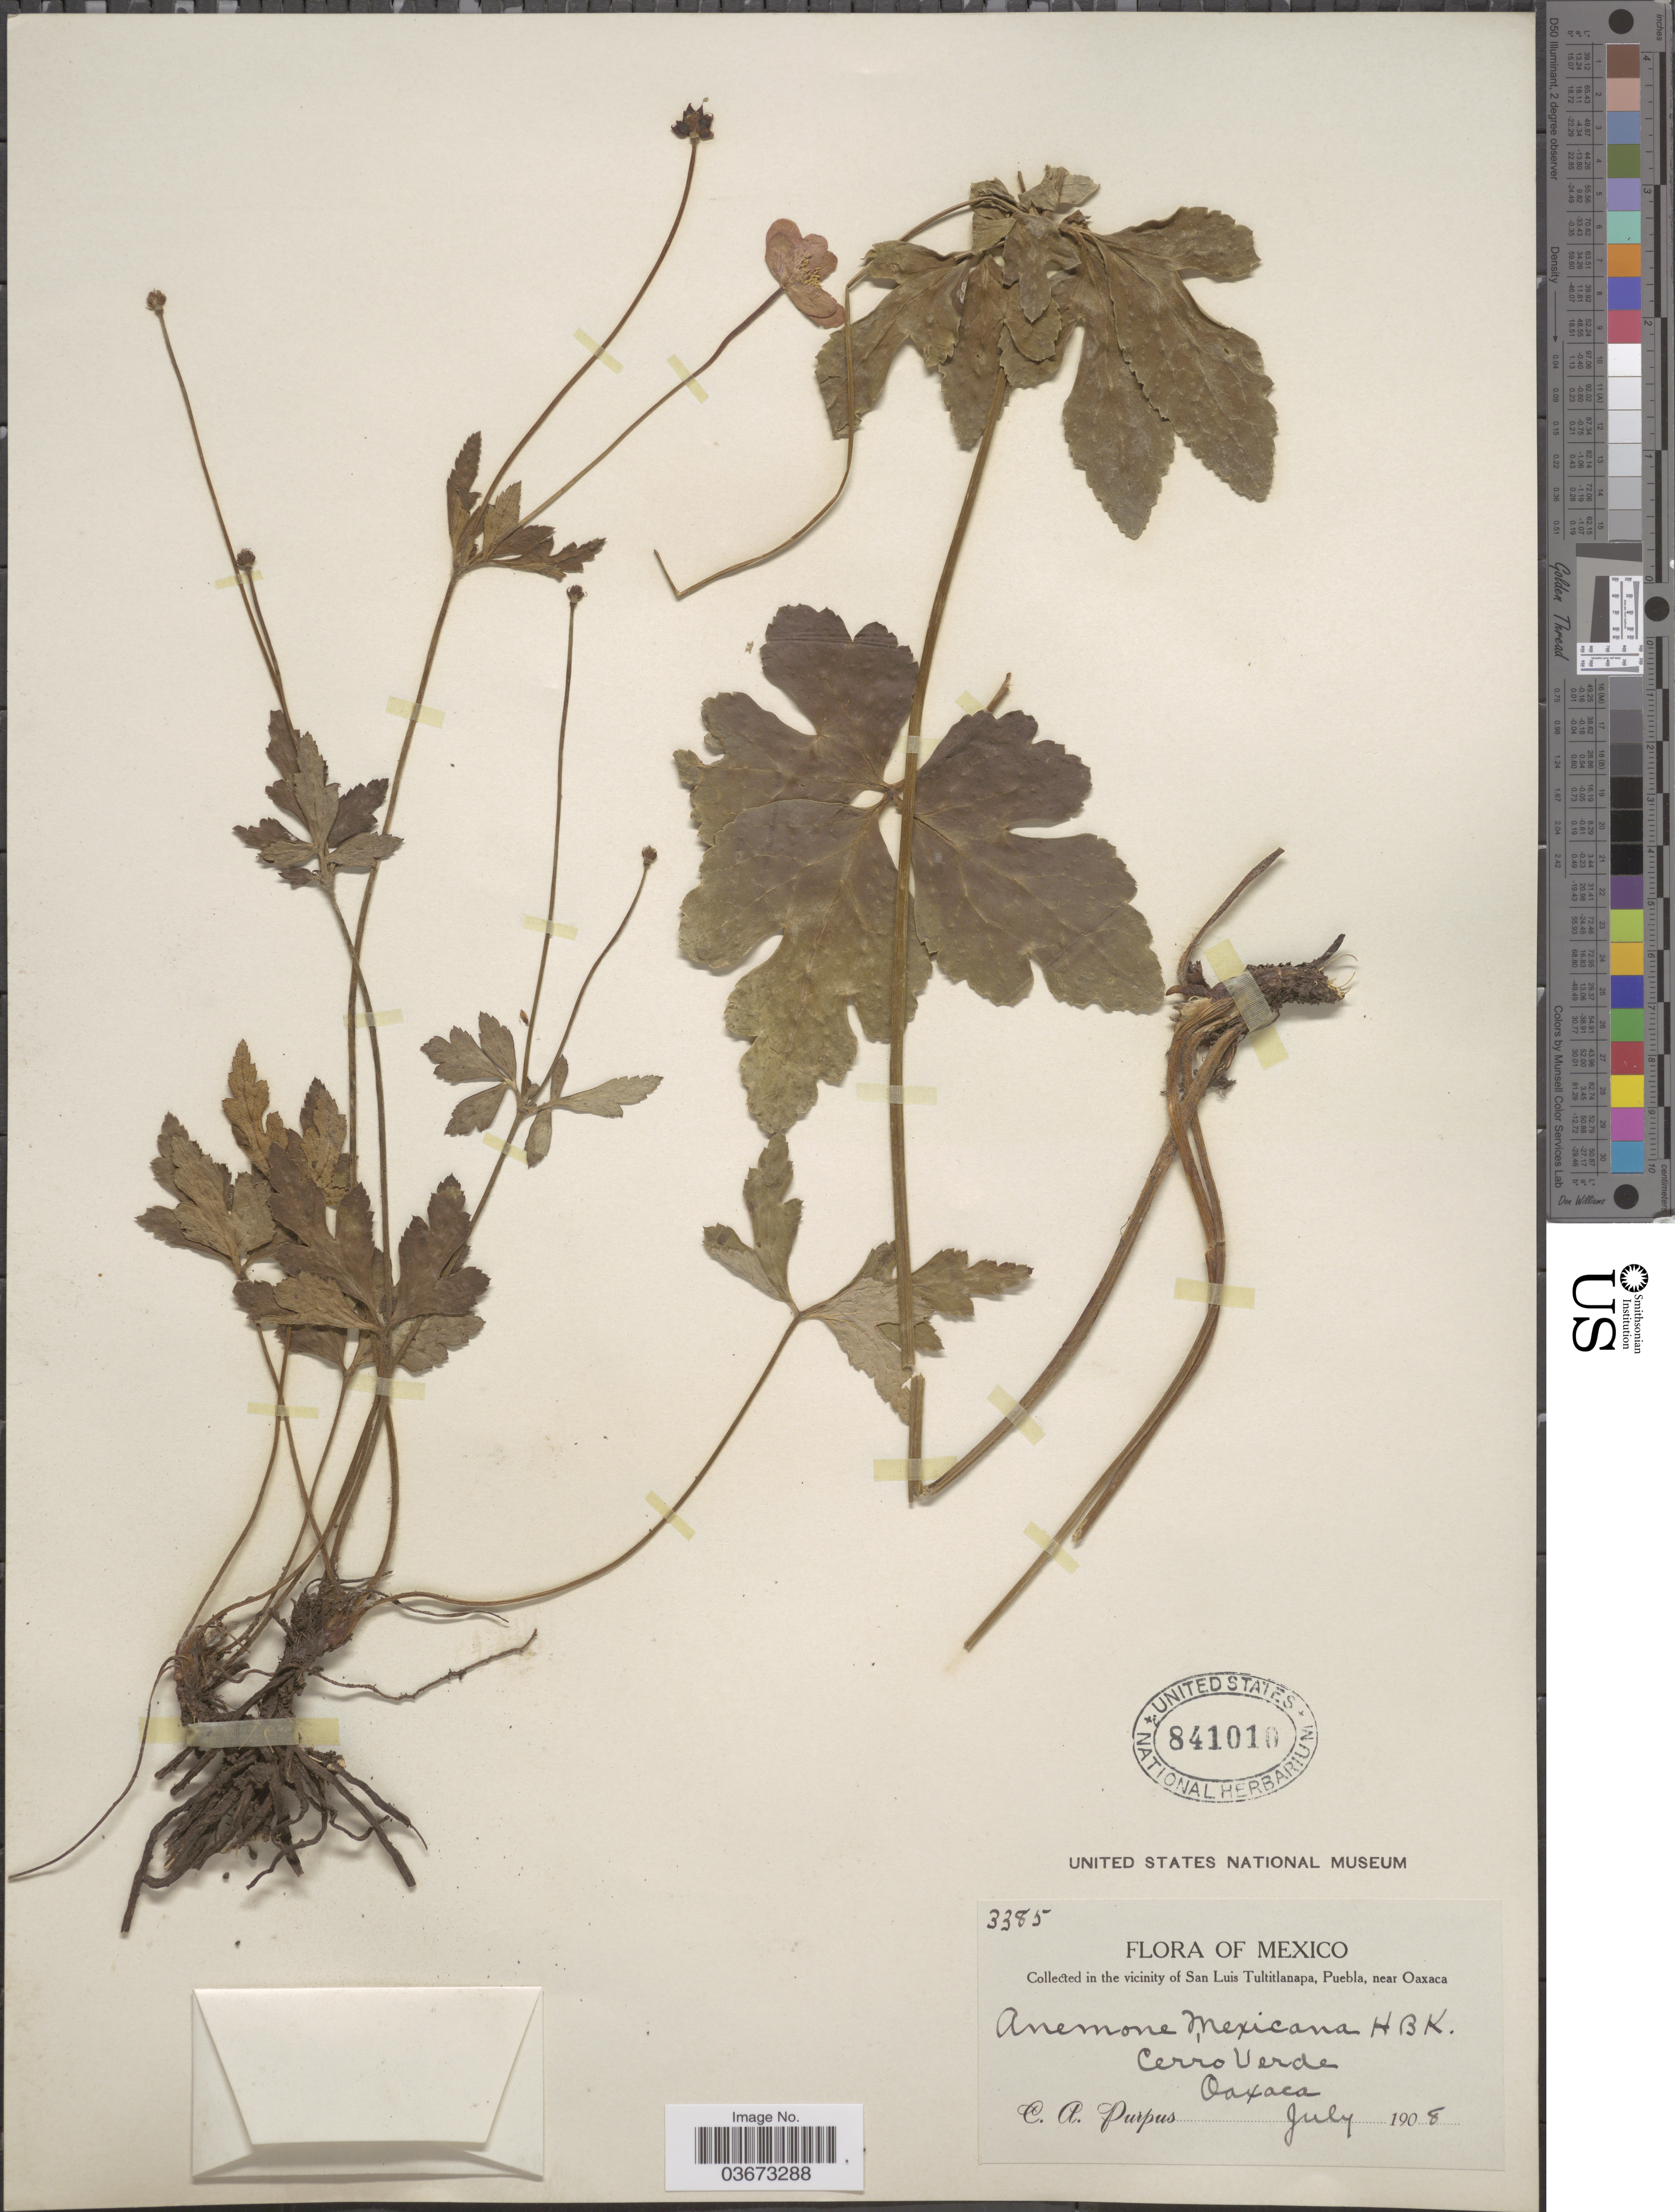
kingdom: Plantae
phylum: Tracheophyta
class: Magnoliopsida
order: Ranunculales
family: Ranunculaceae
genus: Anemone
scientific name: Anemone mexicana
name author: Kunth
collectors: C. A. Purpus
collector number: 3385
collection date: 1908-07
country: Mexico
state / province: Oaxaca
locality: Vicinity of San Luis Tultitlanapa, Puebla, near Oaxaca. Cerro Verde.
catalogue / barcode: US 841010